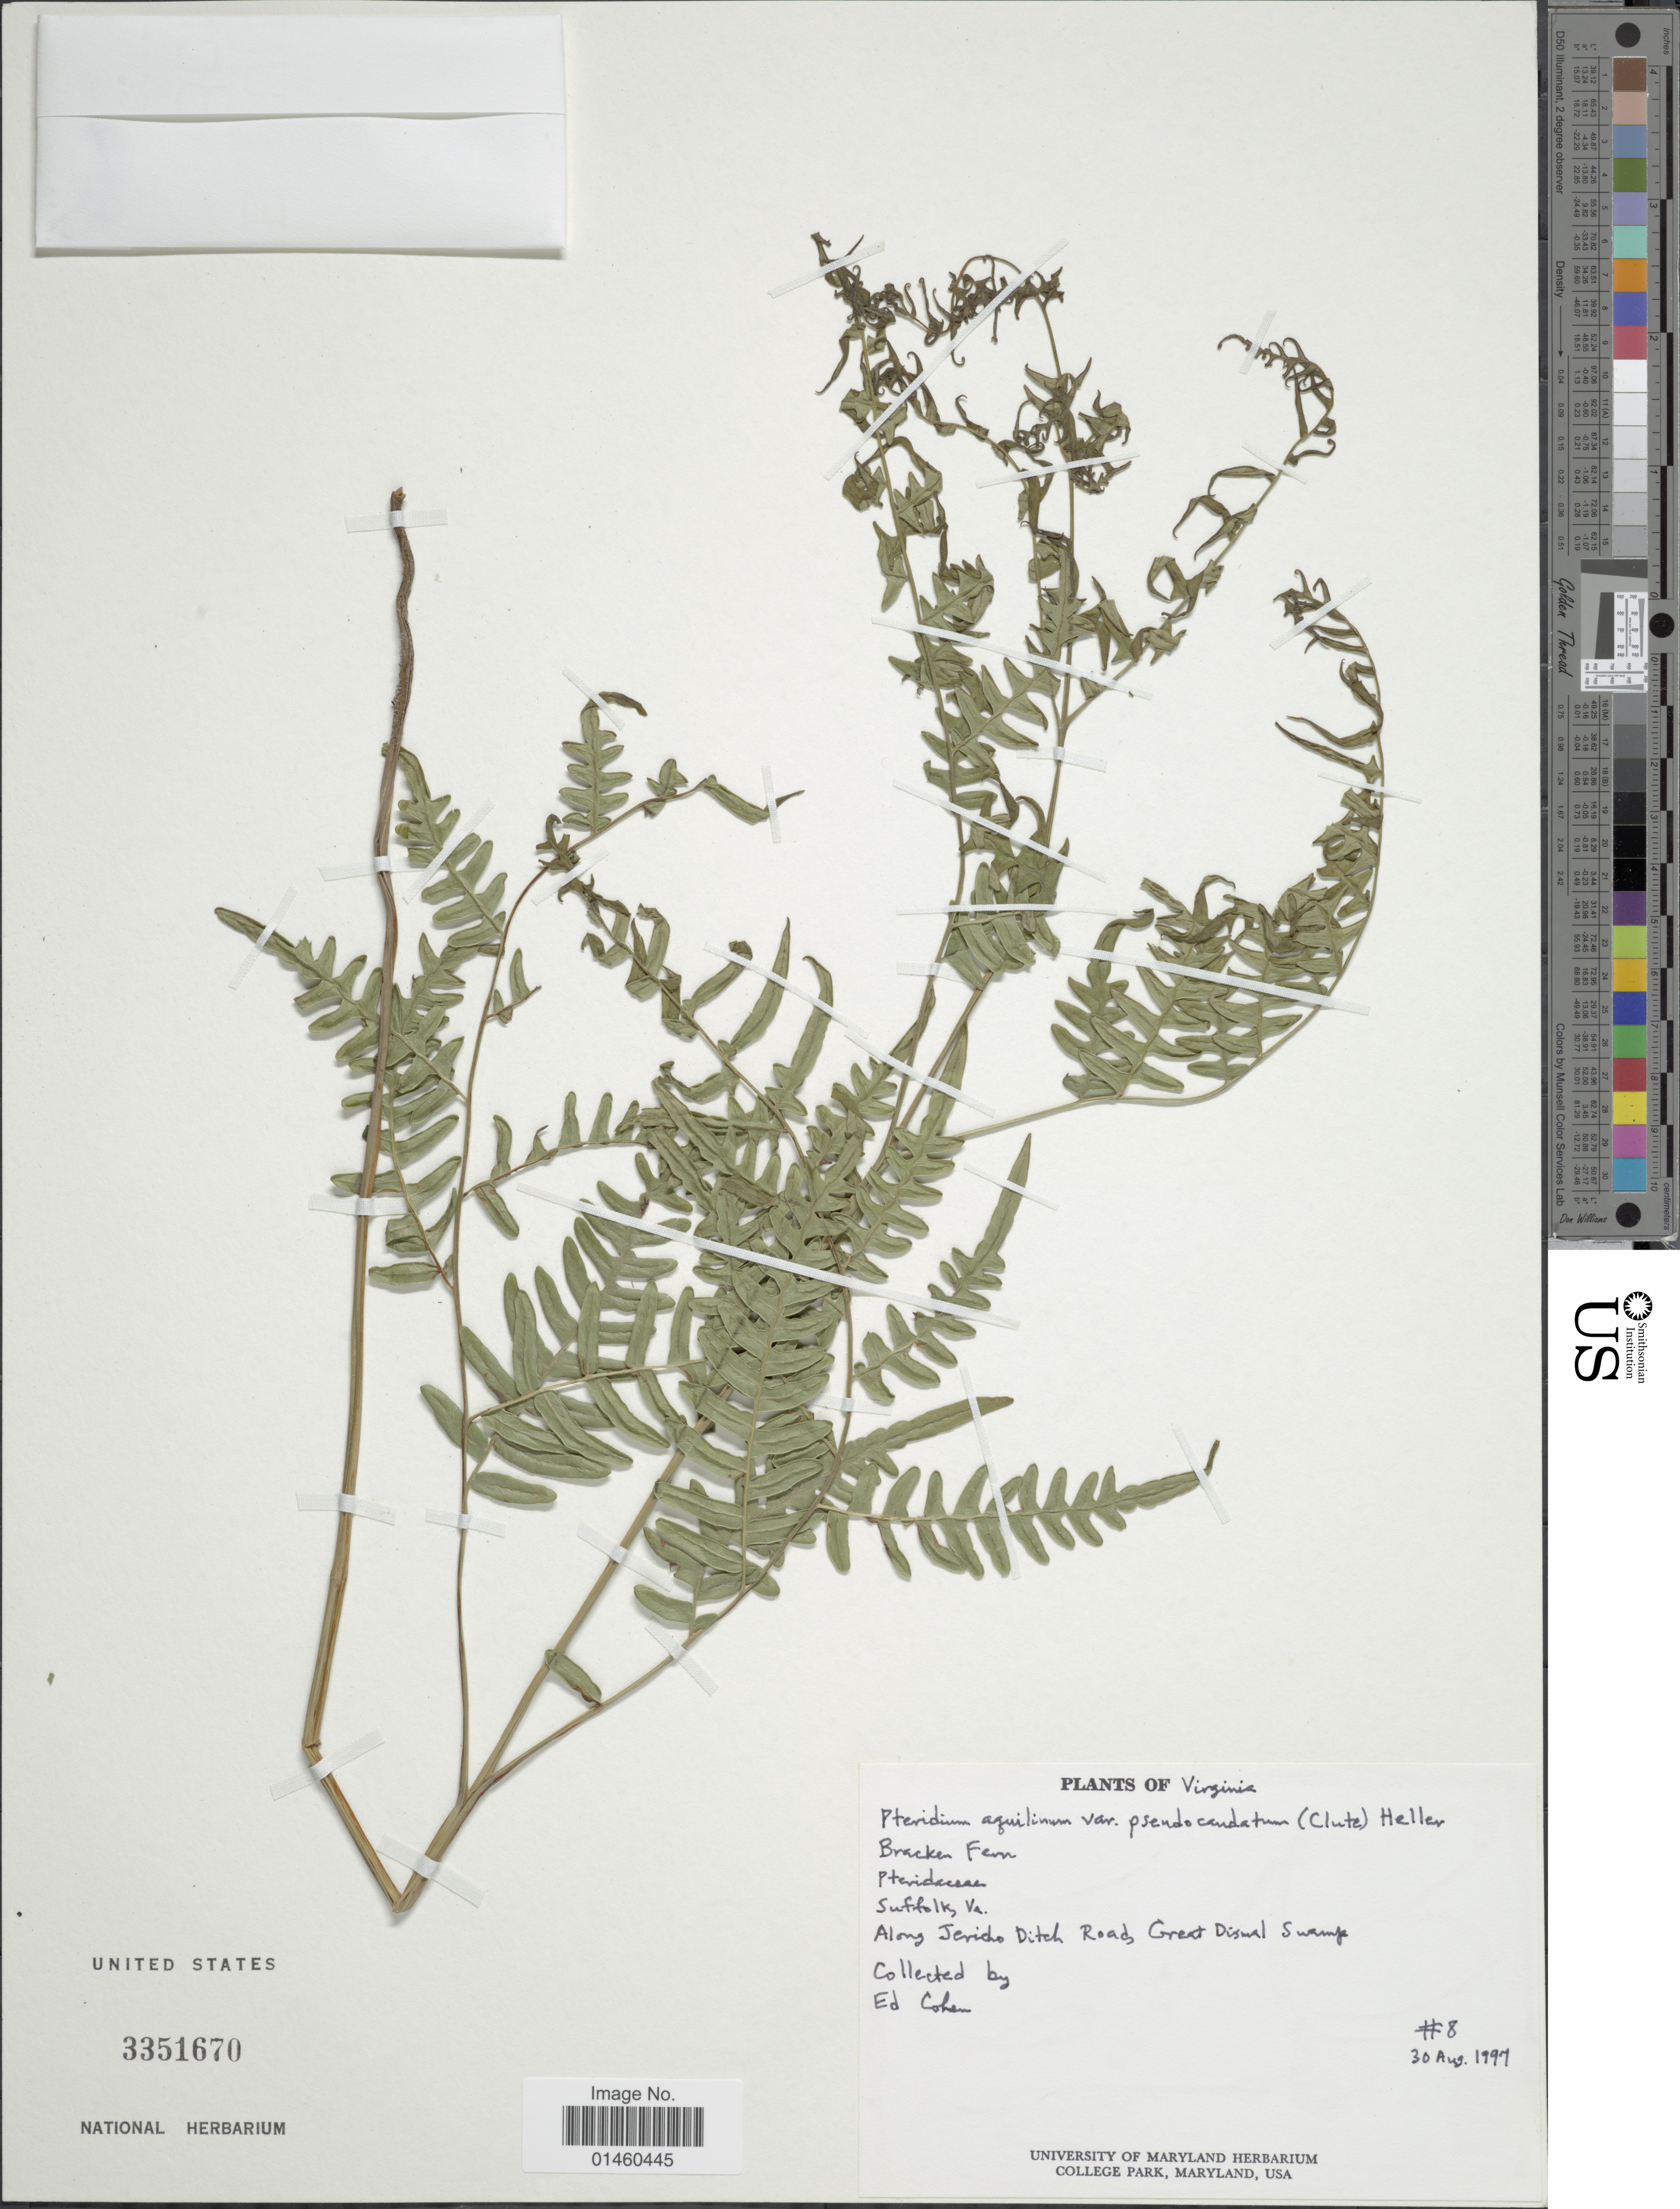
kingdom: Plantae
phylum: Tracheophyta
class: Polypodiopsida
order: Polypodiales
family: Dennstaedtiaceae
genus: Pteridium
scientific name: Pteridium aquilinum var. pseudocaudatum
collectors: E. Cohen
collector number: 8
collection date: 1997-08-30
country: United States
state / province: Virginia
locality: Suffolk, Va. Along Jericho Ditch Road, Great Dismal Swamp.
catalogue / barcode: US 3351670